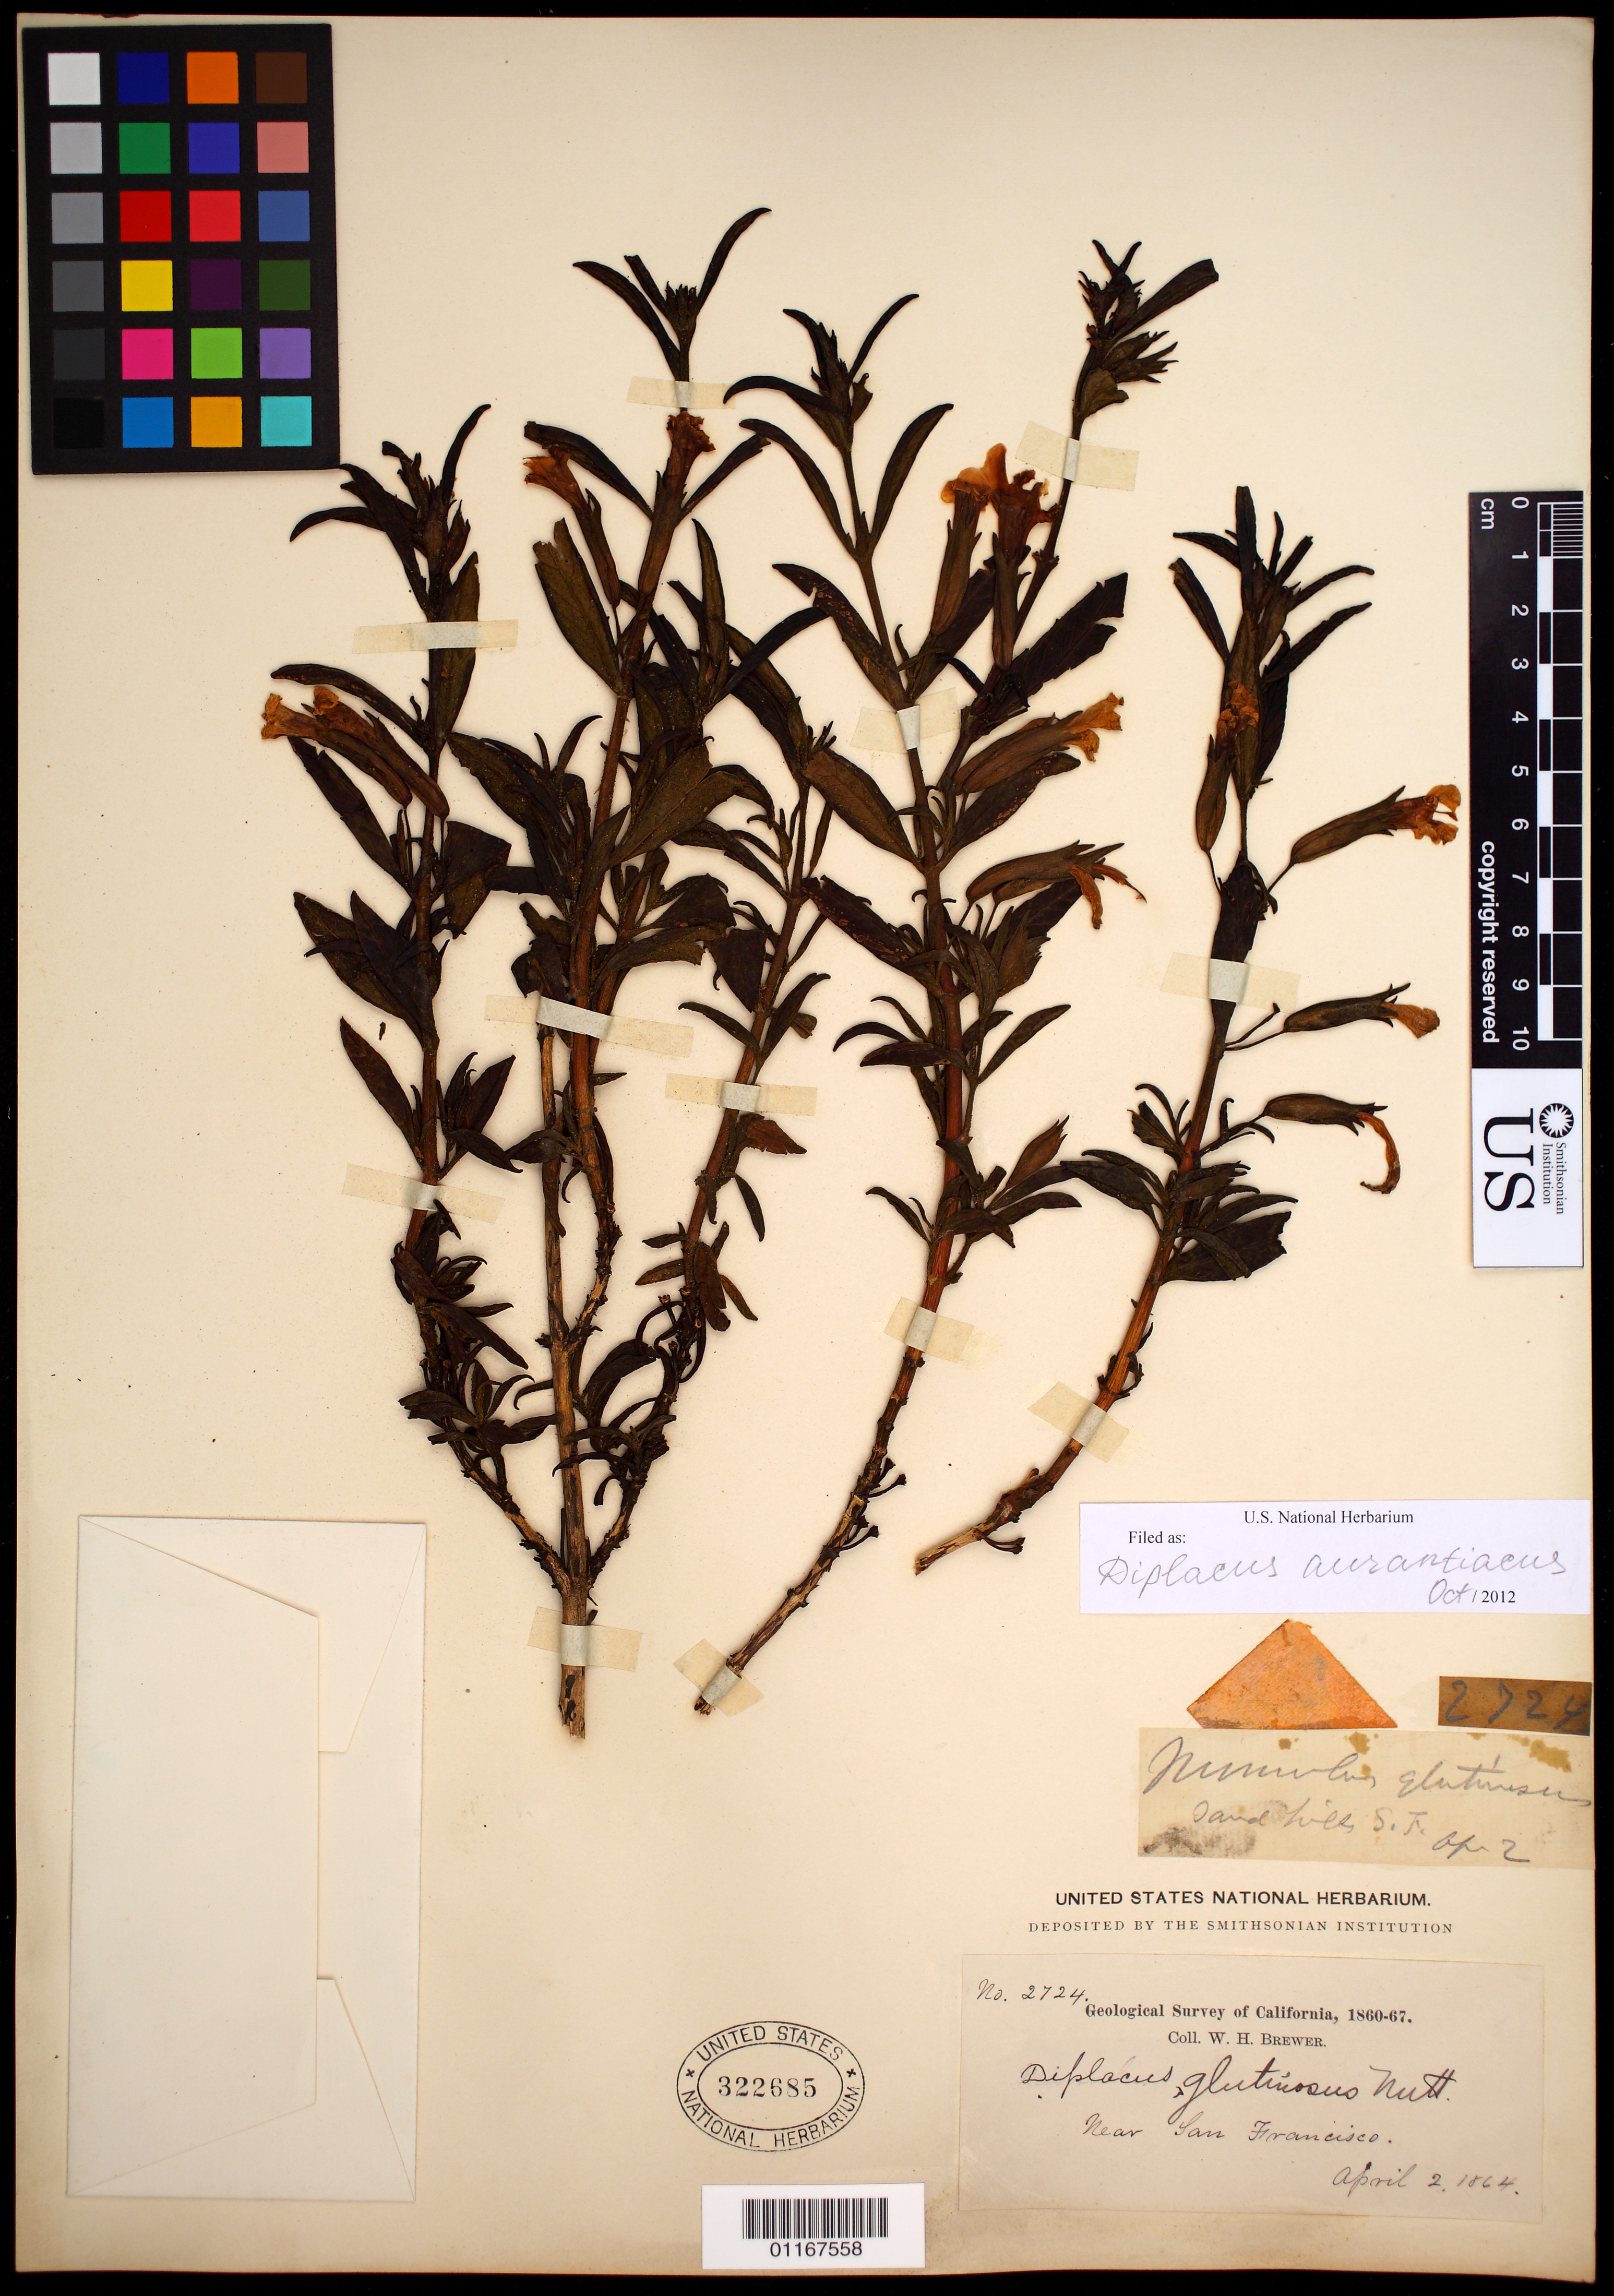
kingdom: Plantae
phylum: Tracheophyta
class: Magnoliopsida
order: Lamiales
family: Phrymaceae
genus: Diplacus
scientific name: Diplacus aurantiacus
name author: (Curtis) Jeps.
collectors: W. H. Brewer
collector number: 2724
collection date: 1864-04-02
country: United States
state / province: California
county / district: San Francisco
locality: near San Francisco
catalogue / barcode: US 322685